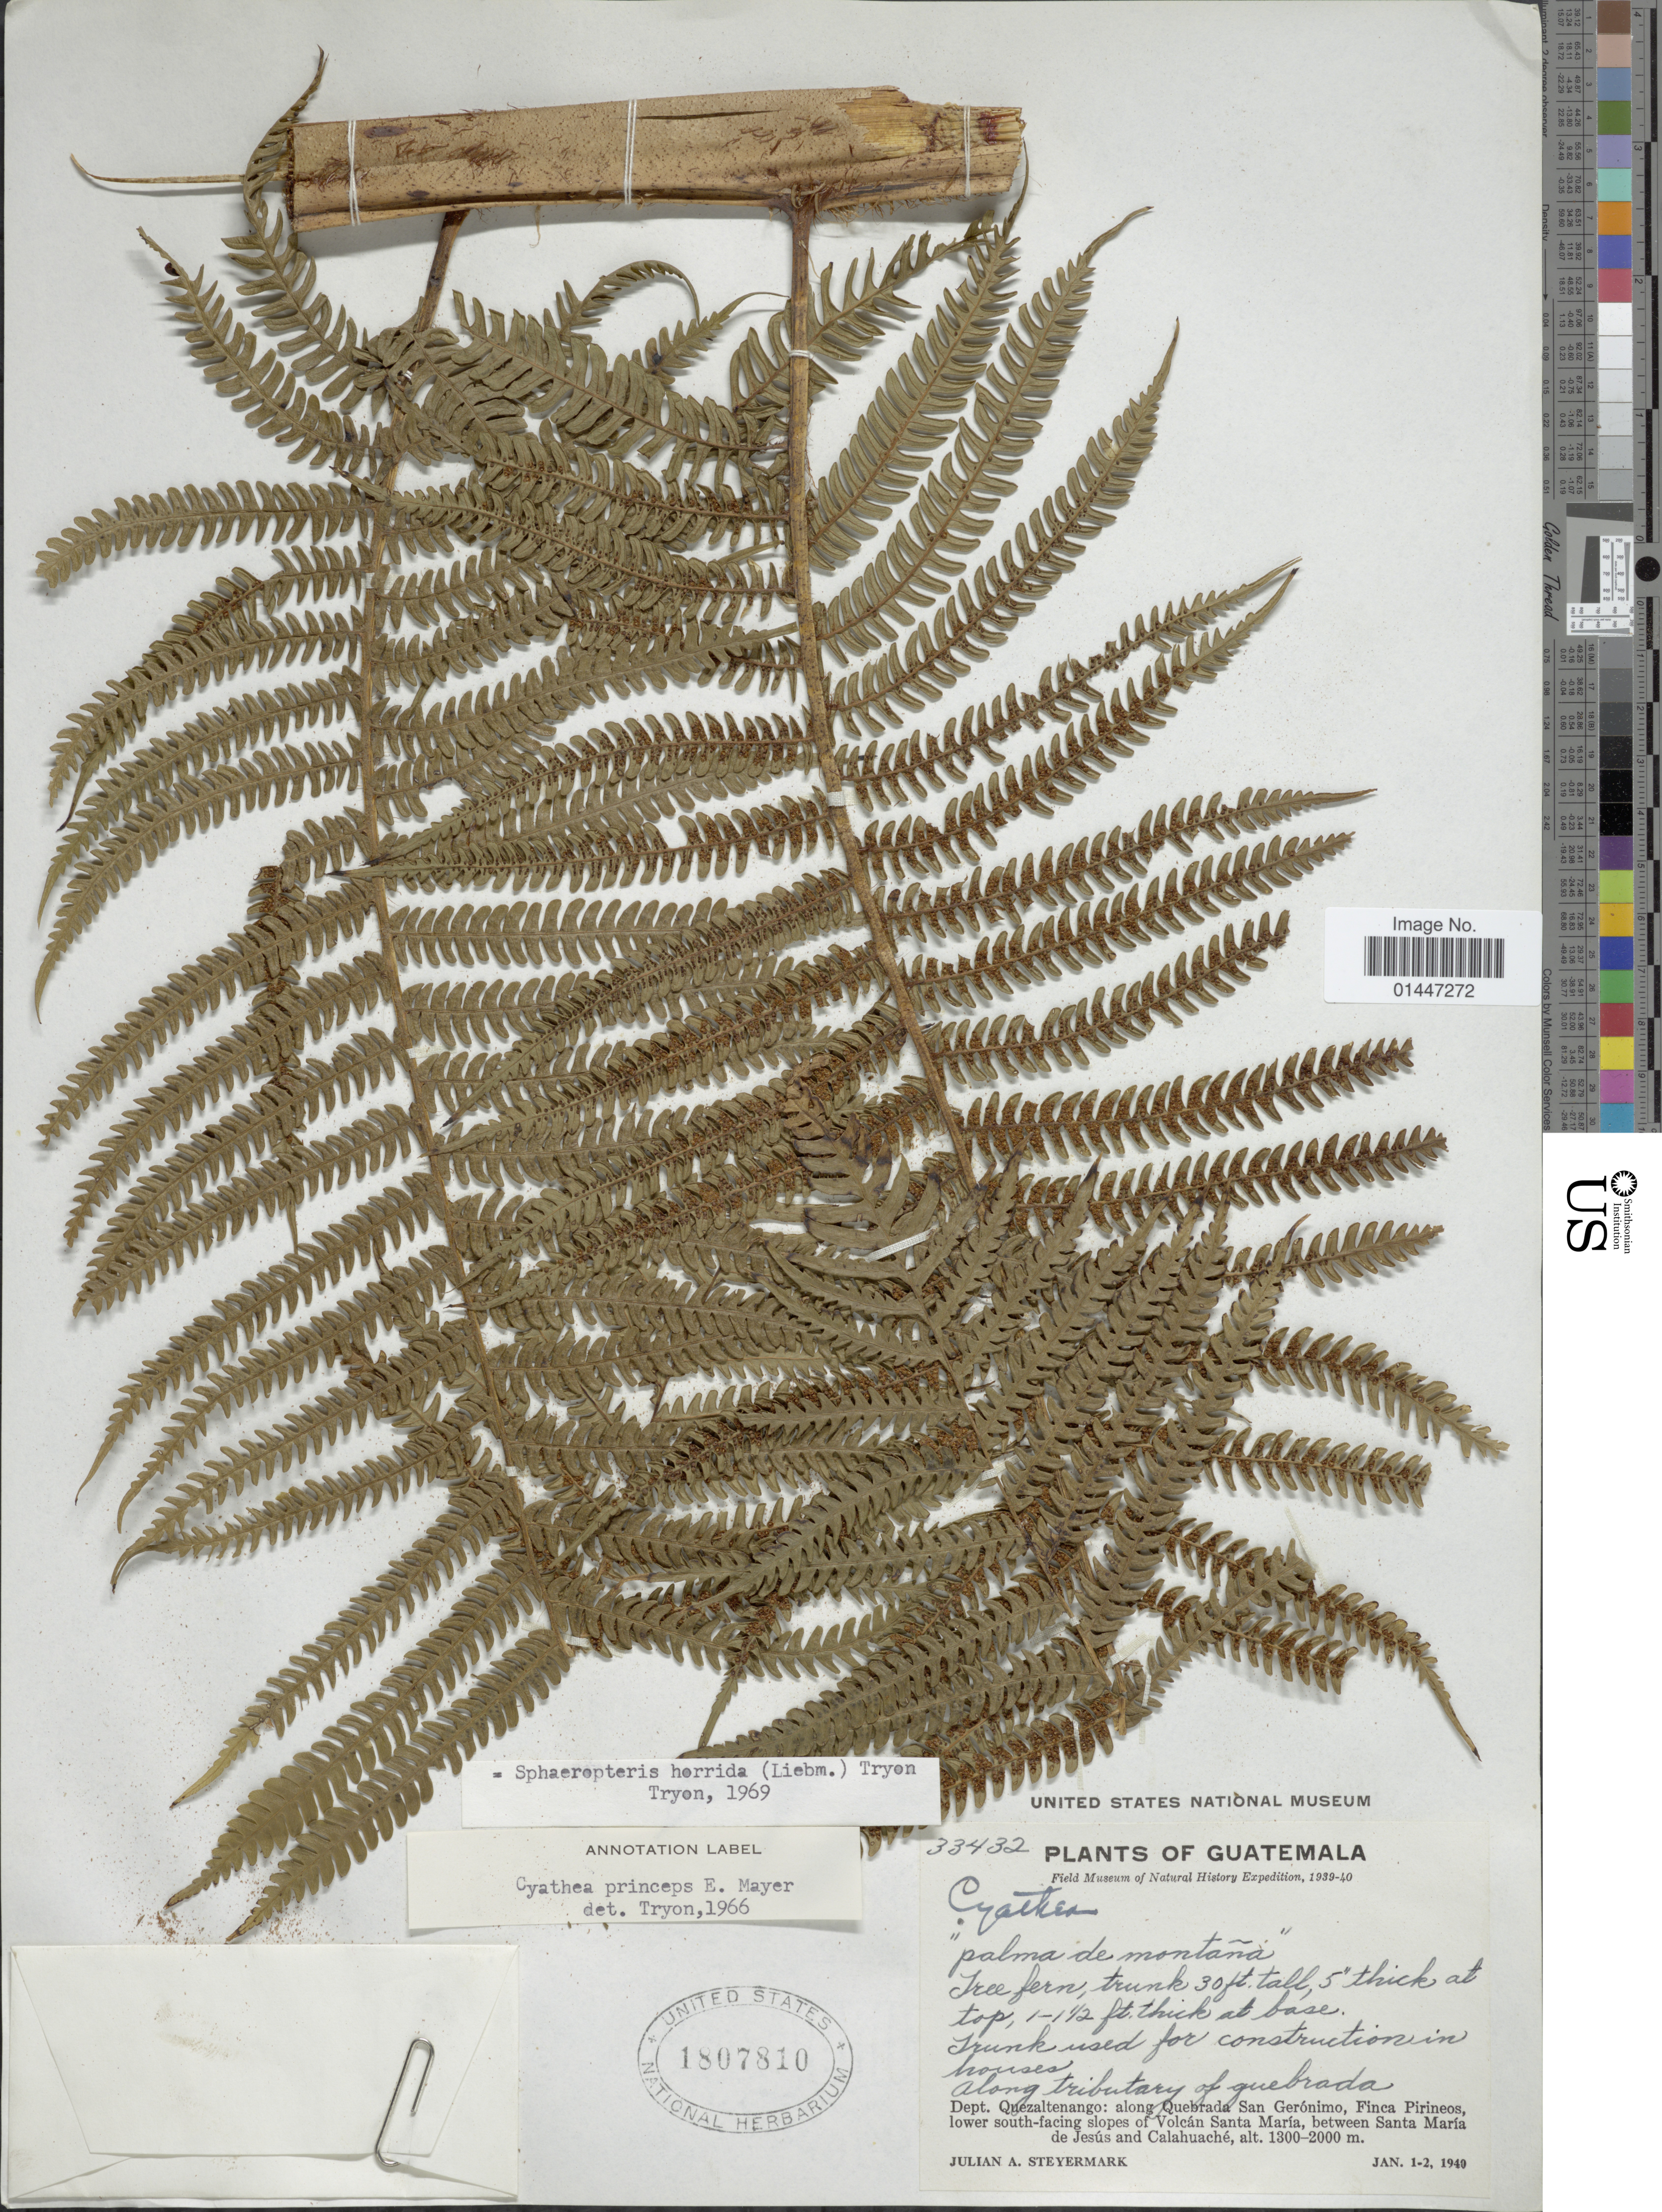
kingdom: Plantae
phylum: Tracheophyta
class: Polypodiopsida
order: Cyatheales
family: Cyatheaceae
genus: Sphaeropteris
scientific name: Sphaeropteris horrida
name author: (Liebm.) R.M. Tryon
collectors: J. Steyermark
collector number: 33432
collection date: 1940-01-01/1940-01-02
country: Guatemala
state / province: Quetzaltenango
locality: Along tributary of quebrada. Dept. Quezaltenango: along Quebrada San Geronimo, Finca Pirineos, lower south- facing slopes of Volcan Santa Maris, between Santa Maria de Jesus and Calahuache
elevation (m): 1300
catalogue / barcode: US 1807810